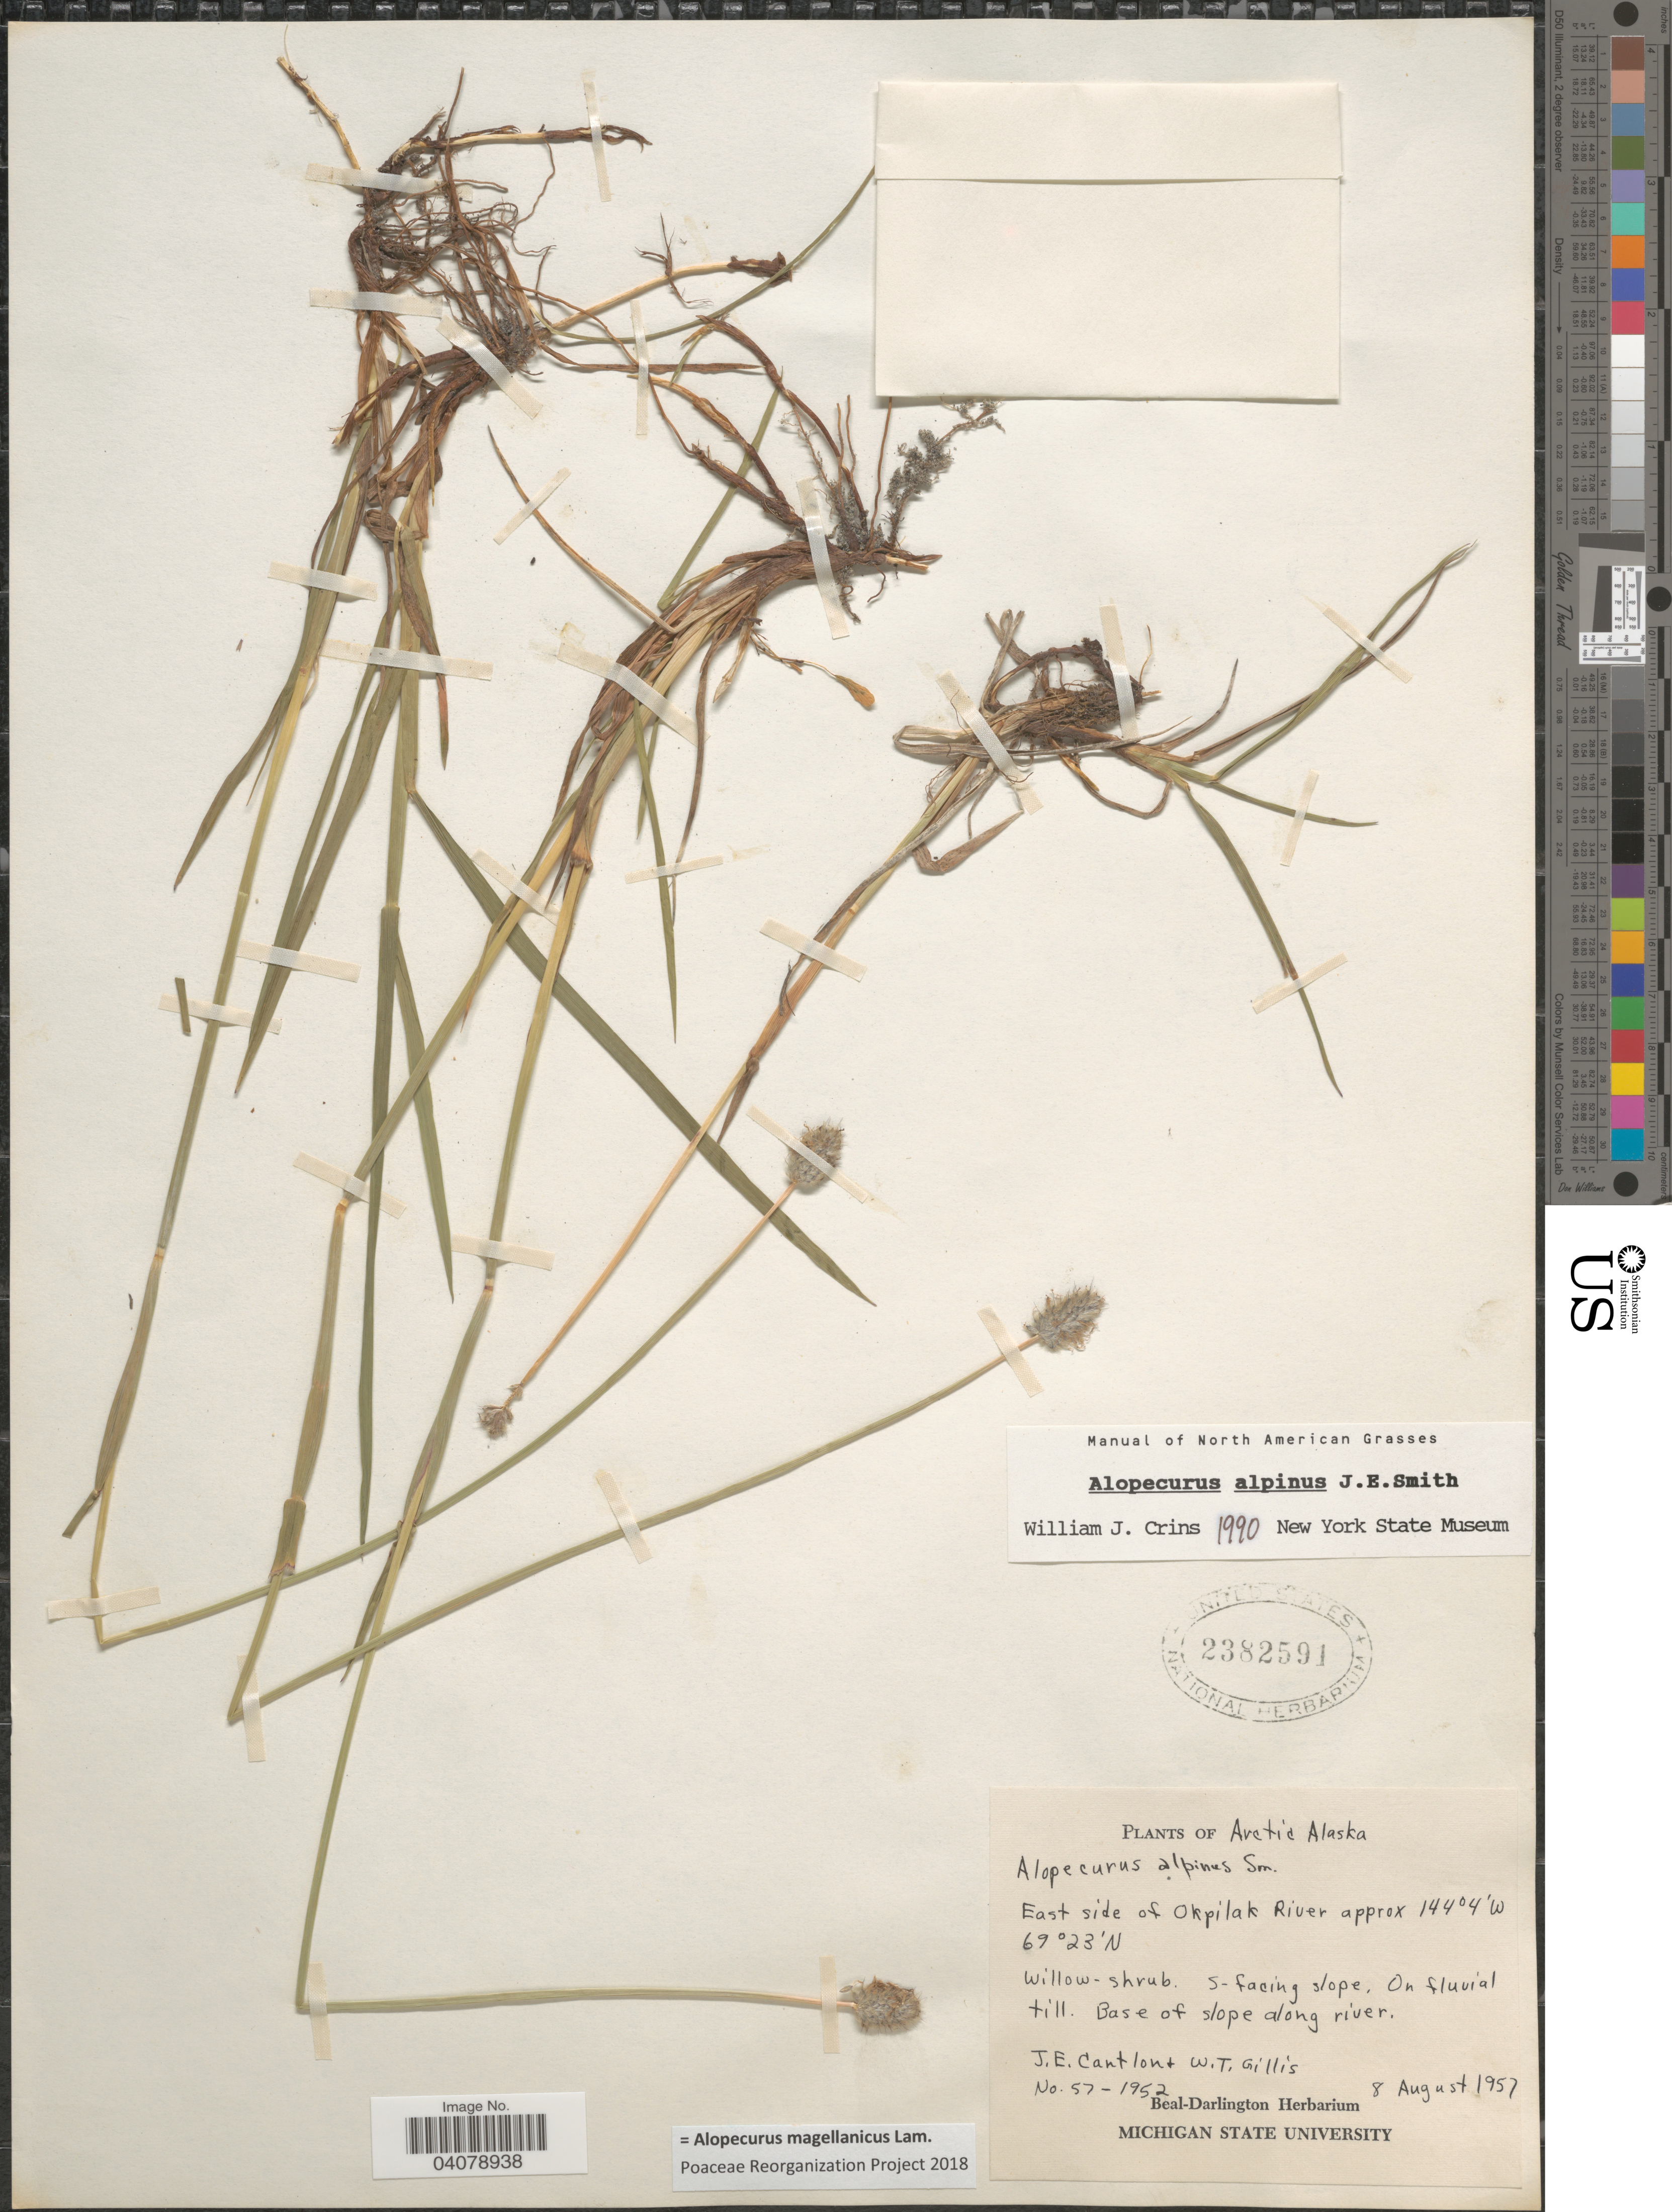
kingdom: Plantae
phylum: Tracheophyta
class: Liliopsida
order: Poales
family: Poaceae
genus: Alopecurus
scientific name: Alopecurus magellanicus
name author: Lam.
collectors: J. Cantlon & W. T. Gillis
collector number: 57-1952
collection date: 1957-08-08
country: United States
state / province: Alaska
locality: Arctic Alaska. East side of Okpilak River. Willow-shrub. S-facing slope. Base of slope along river.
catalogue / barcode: US 2382591